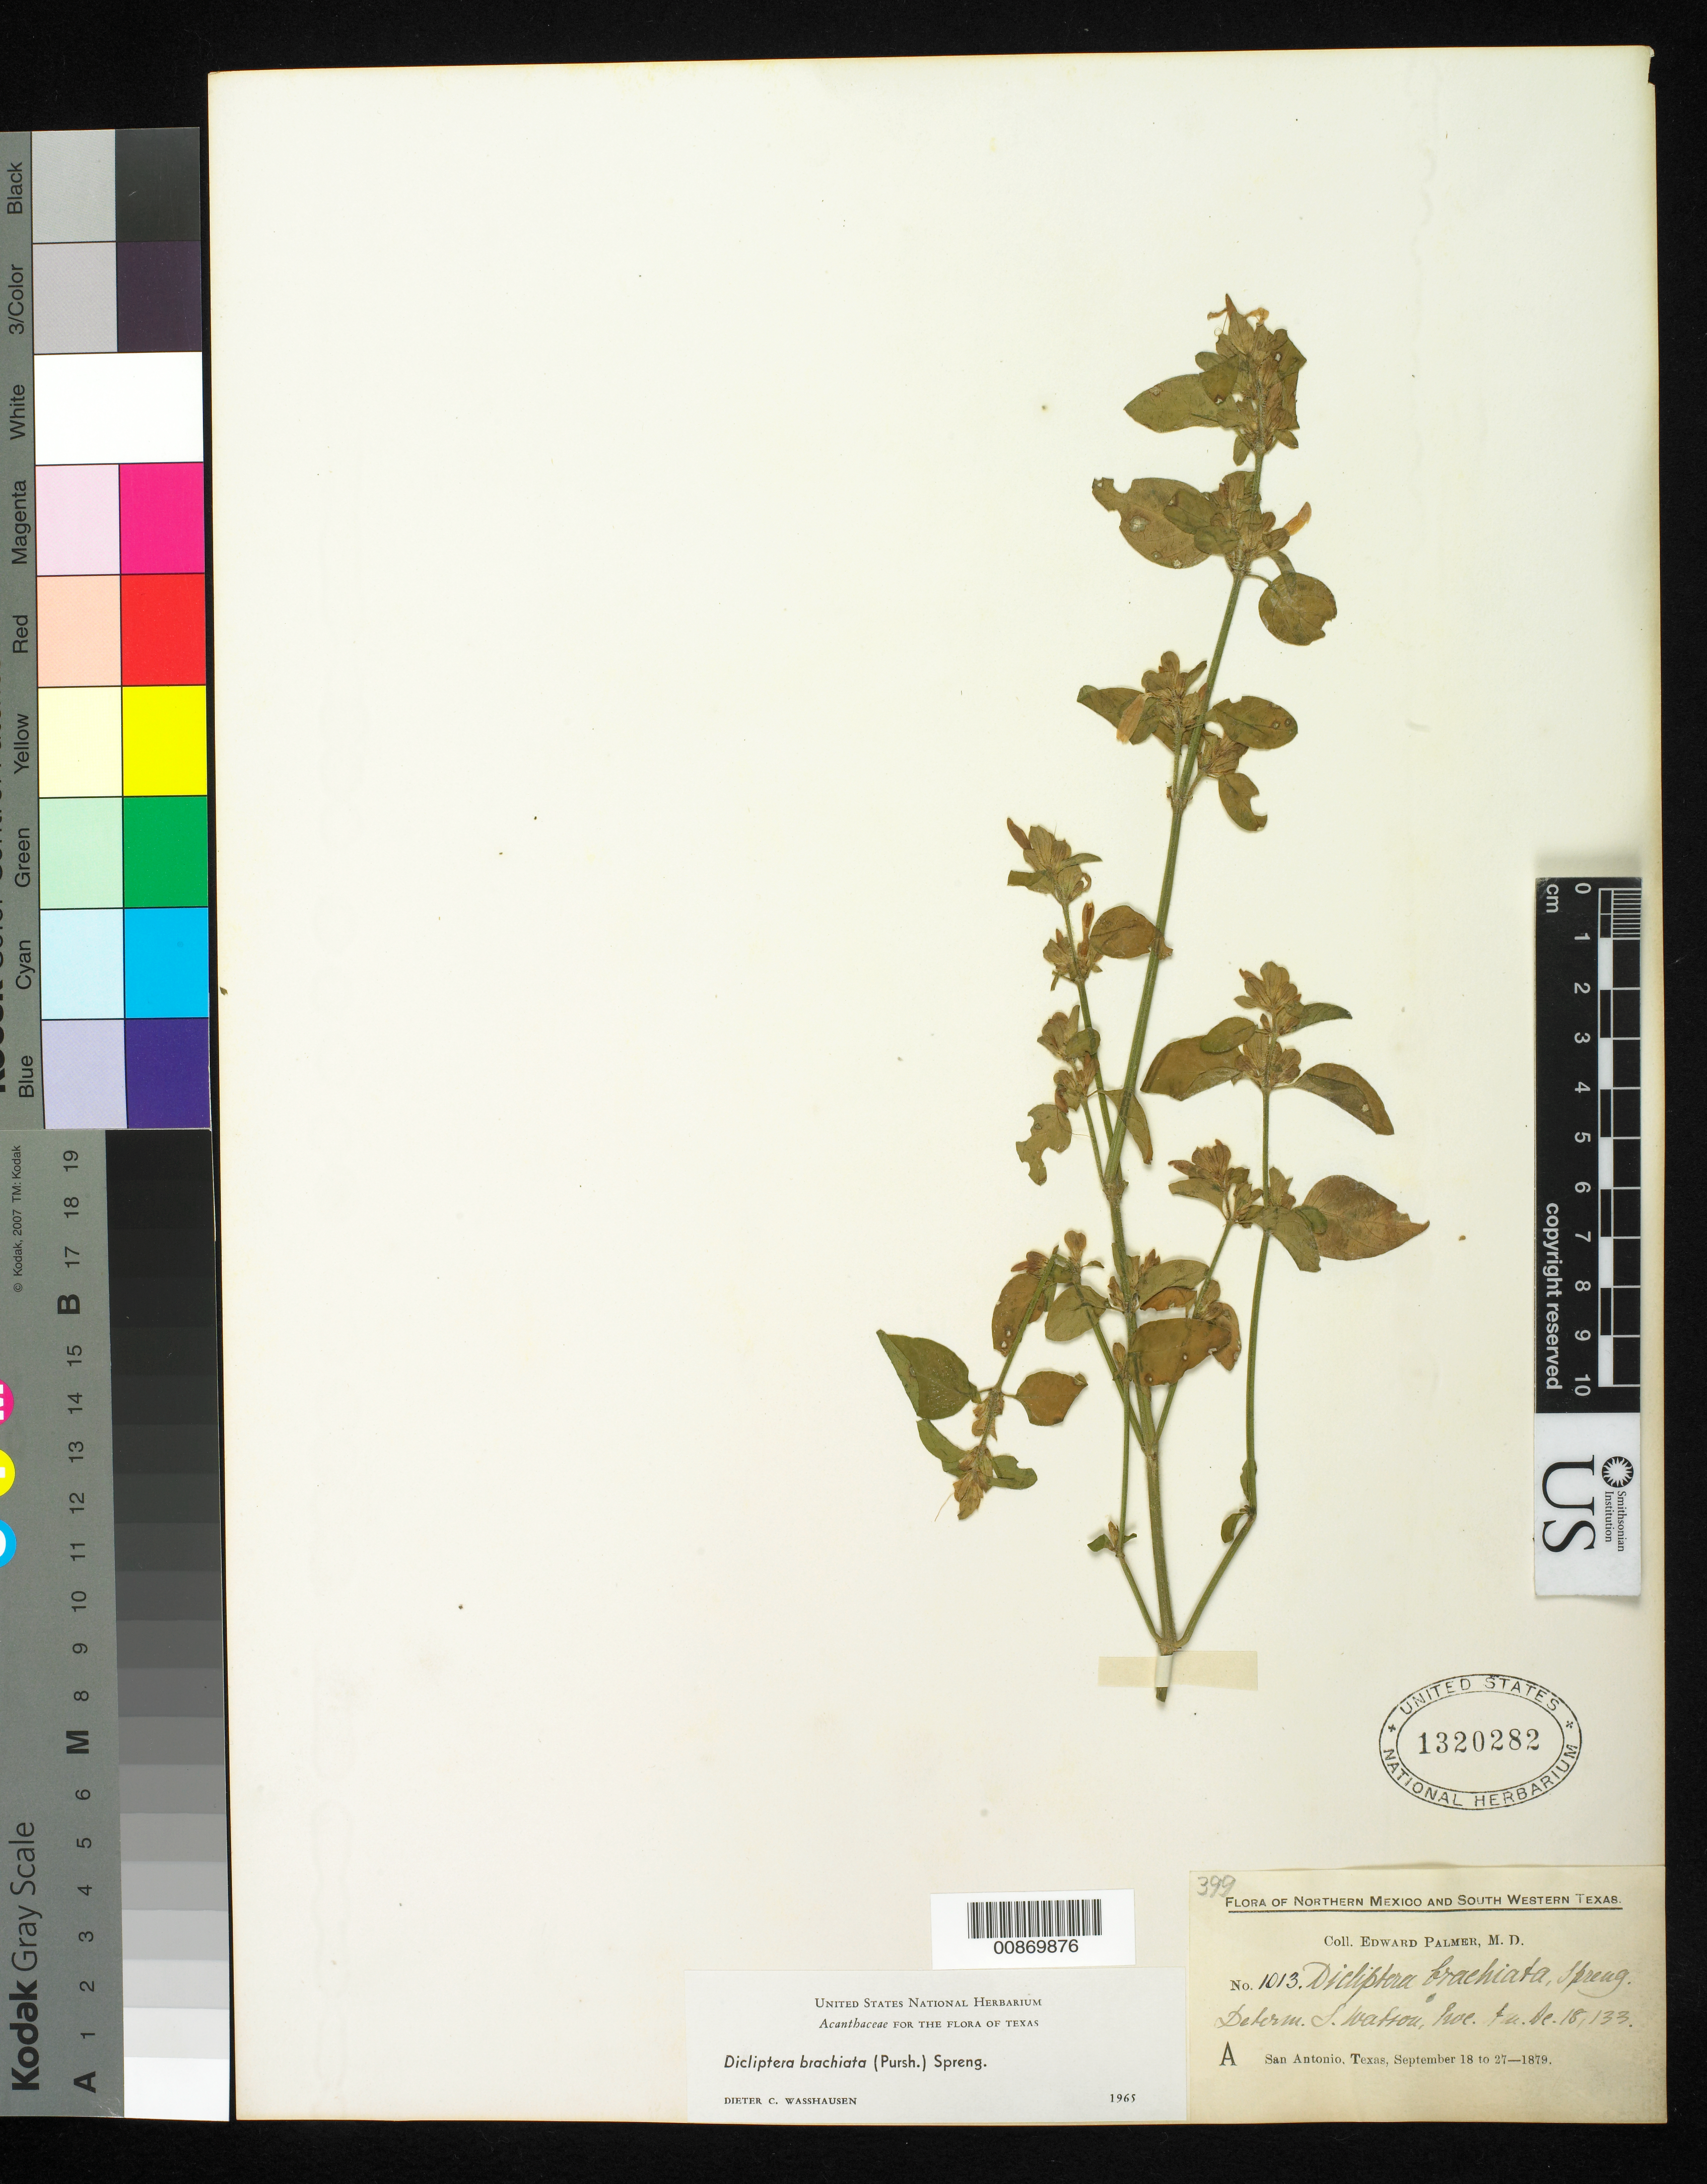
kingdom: Plantae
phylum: Tracheophyta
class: Magnoliopsida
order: Lamiales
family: Acanthaceae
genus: Dicliptera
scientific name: Dicliptera brachiata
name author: (Pursh) Spreng.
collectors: E. Palmer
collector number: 1013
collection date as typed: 18 Sep 1879 to 27 Sep 1879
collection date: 1879-09-18/1879-09-27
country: United States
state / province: Texas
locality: A. San Antonio, Texas.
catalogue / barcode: US 1320282